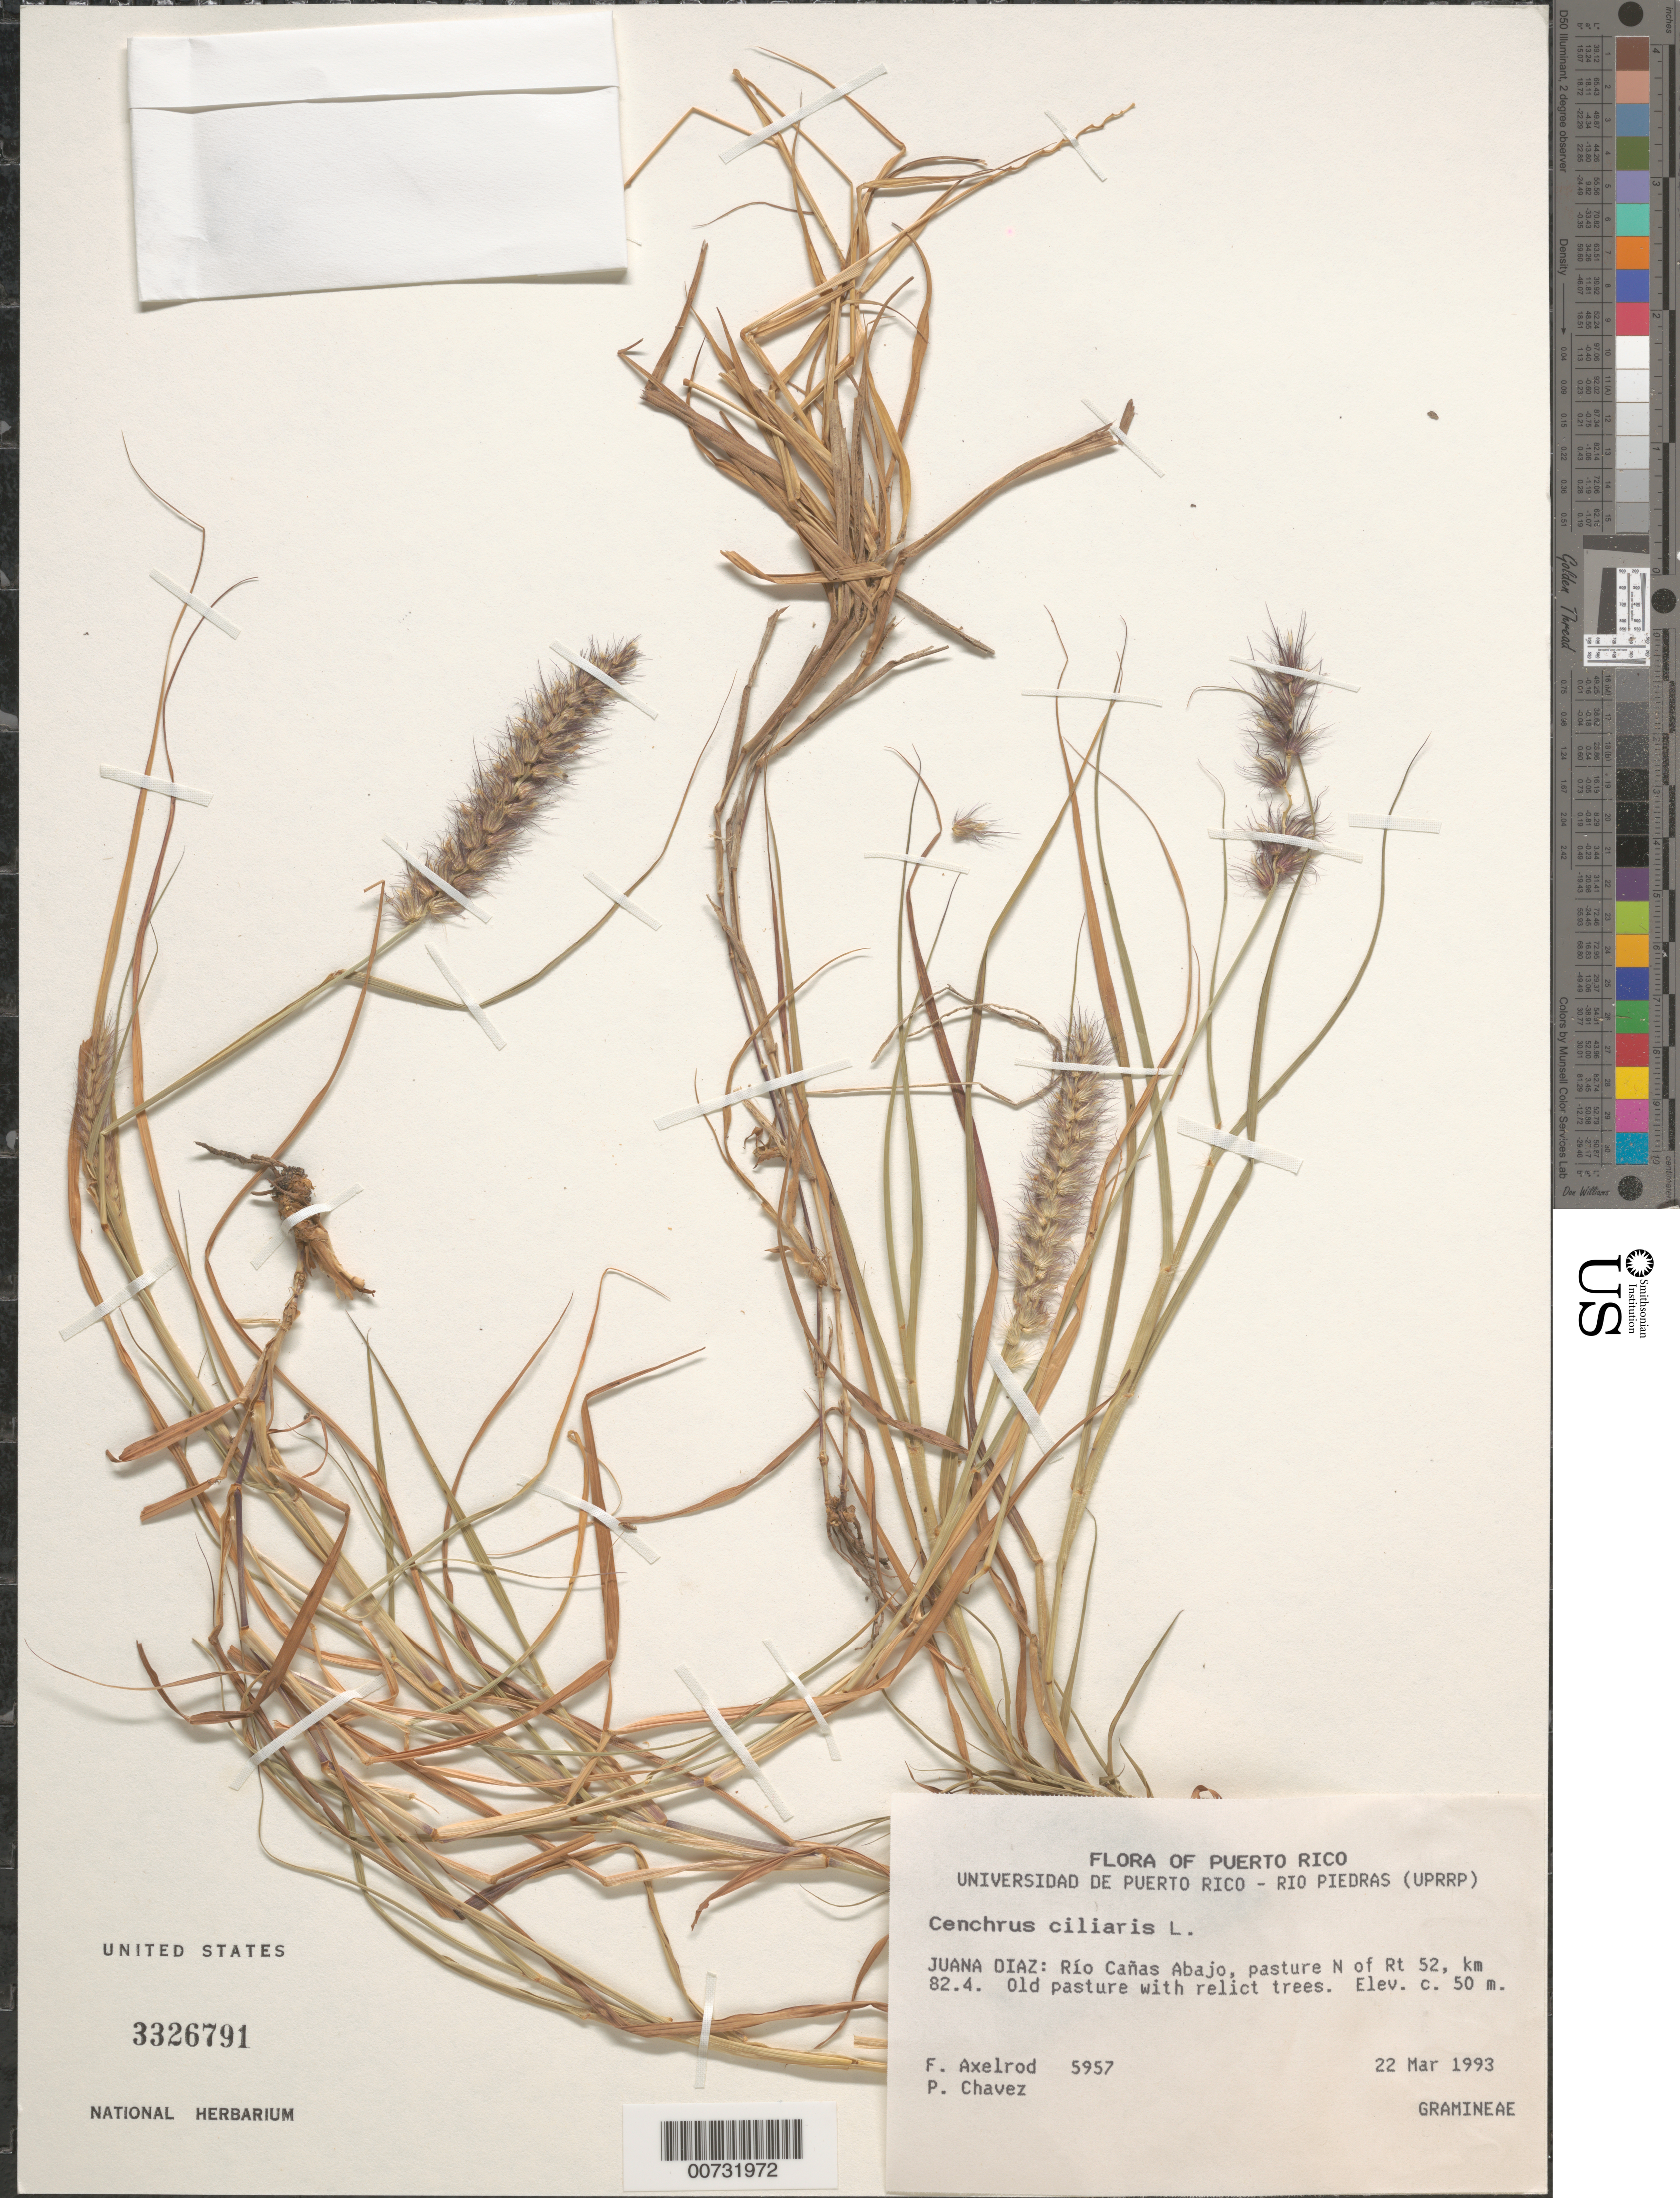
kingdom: Plantae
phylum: Tracheophyta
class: Liliopsida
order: Poales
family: Poaceae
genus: Cenchrus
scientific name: Cenchrus ciliaris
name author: L.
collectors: F. S. Axelrod & P. Chavez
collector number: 5957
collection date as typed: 22 Mar 1993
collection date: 1993-03-22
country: Puerto Rico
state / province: Juana Díaz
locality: Juana Díaz: Río Cañas Abajo, pasture N of Rte 52, km 82.4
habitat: Old pasture with relict trees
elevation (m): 50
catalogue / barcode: US 3326791